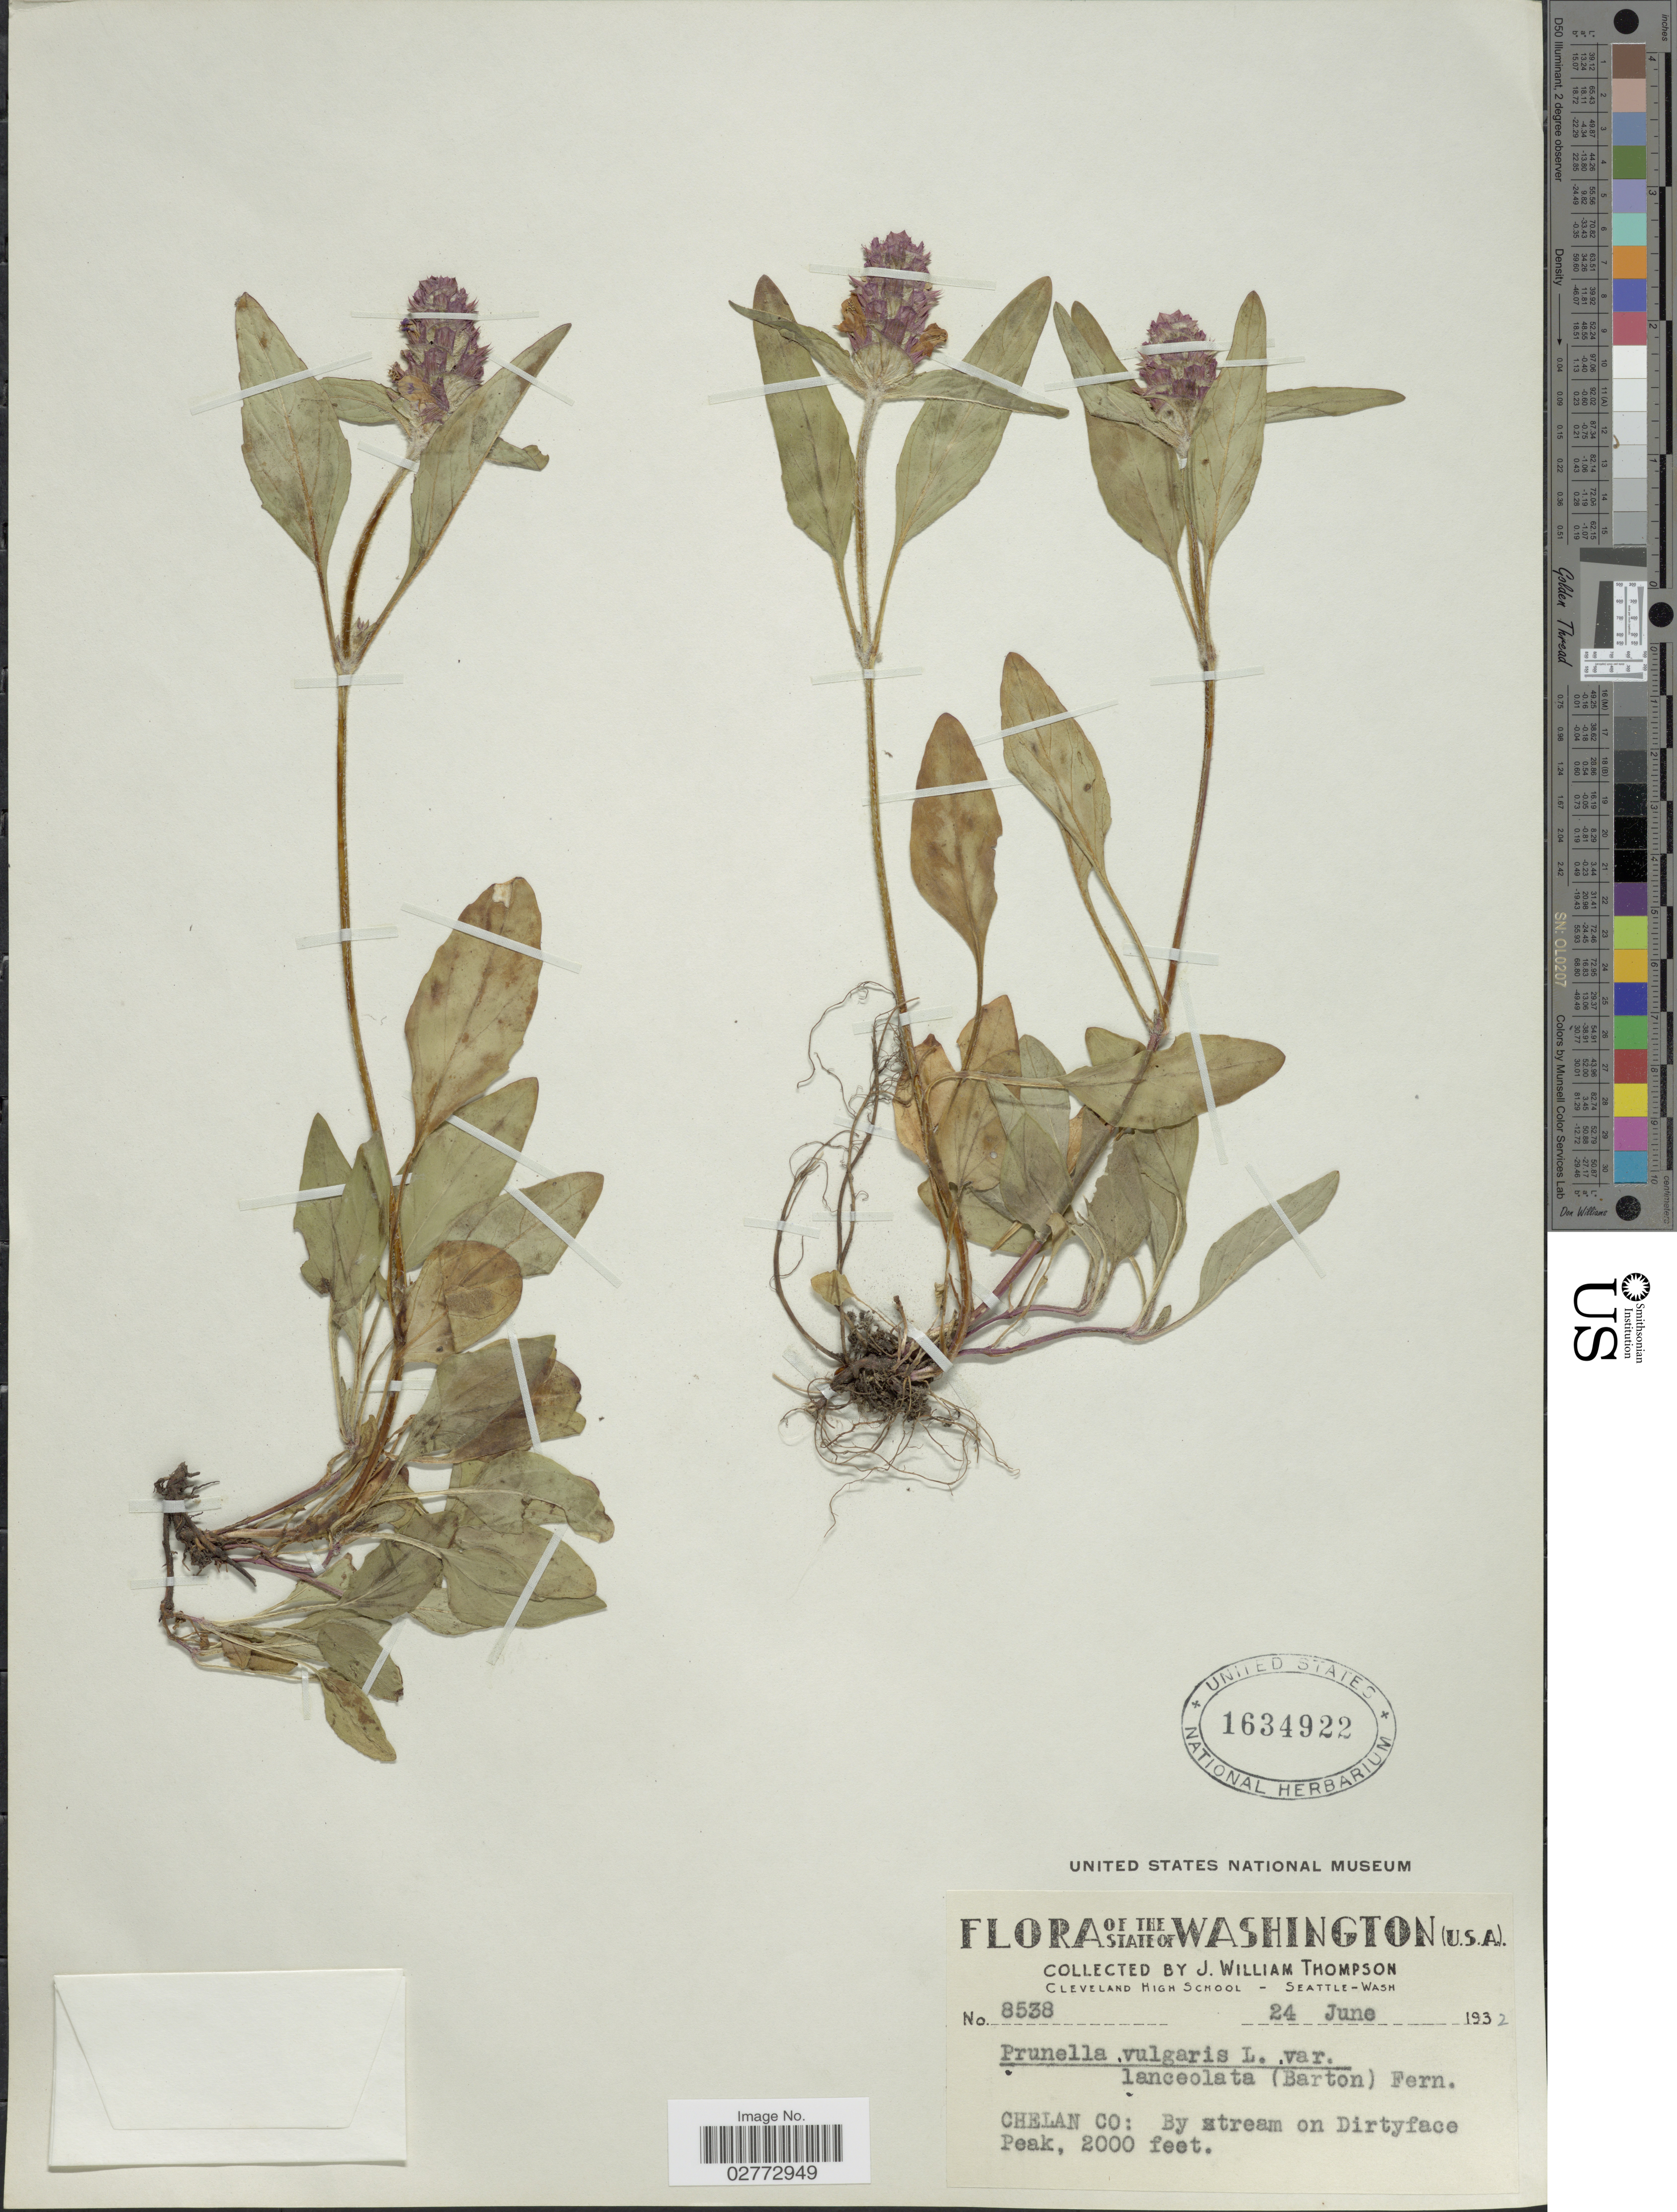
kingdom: Plantae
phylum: Tracheophyta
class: Magnoliopsida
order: Lamiales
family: Lamiaceae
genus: Prunella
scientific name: Prunella vulgaris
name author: L.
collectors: J. W. Thompson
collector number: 8538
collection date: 1932-06-24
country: United States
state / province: Washington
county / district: Chelan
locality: Chelan Co: By stream on Dirtyface Peak.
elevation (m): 610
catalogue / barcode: US 1634922